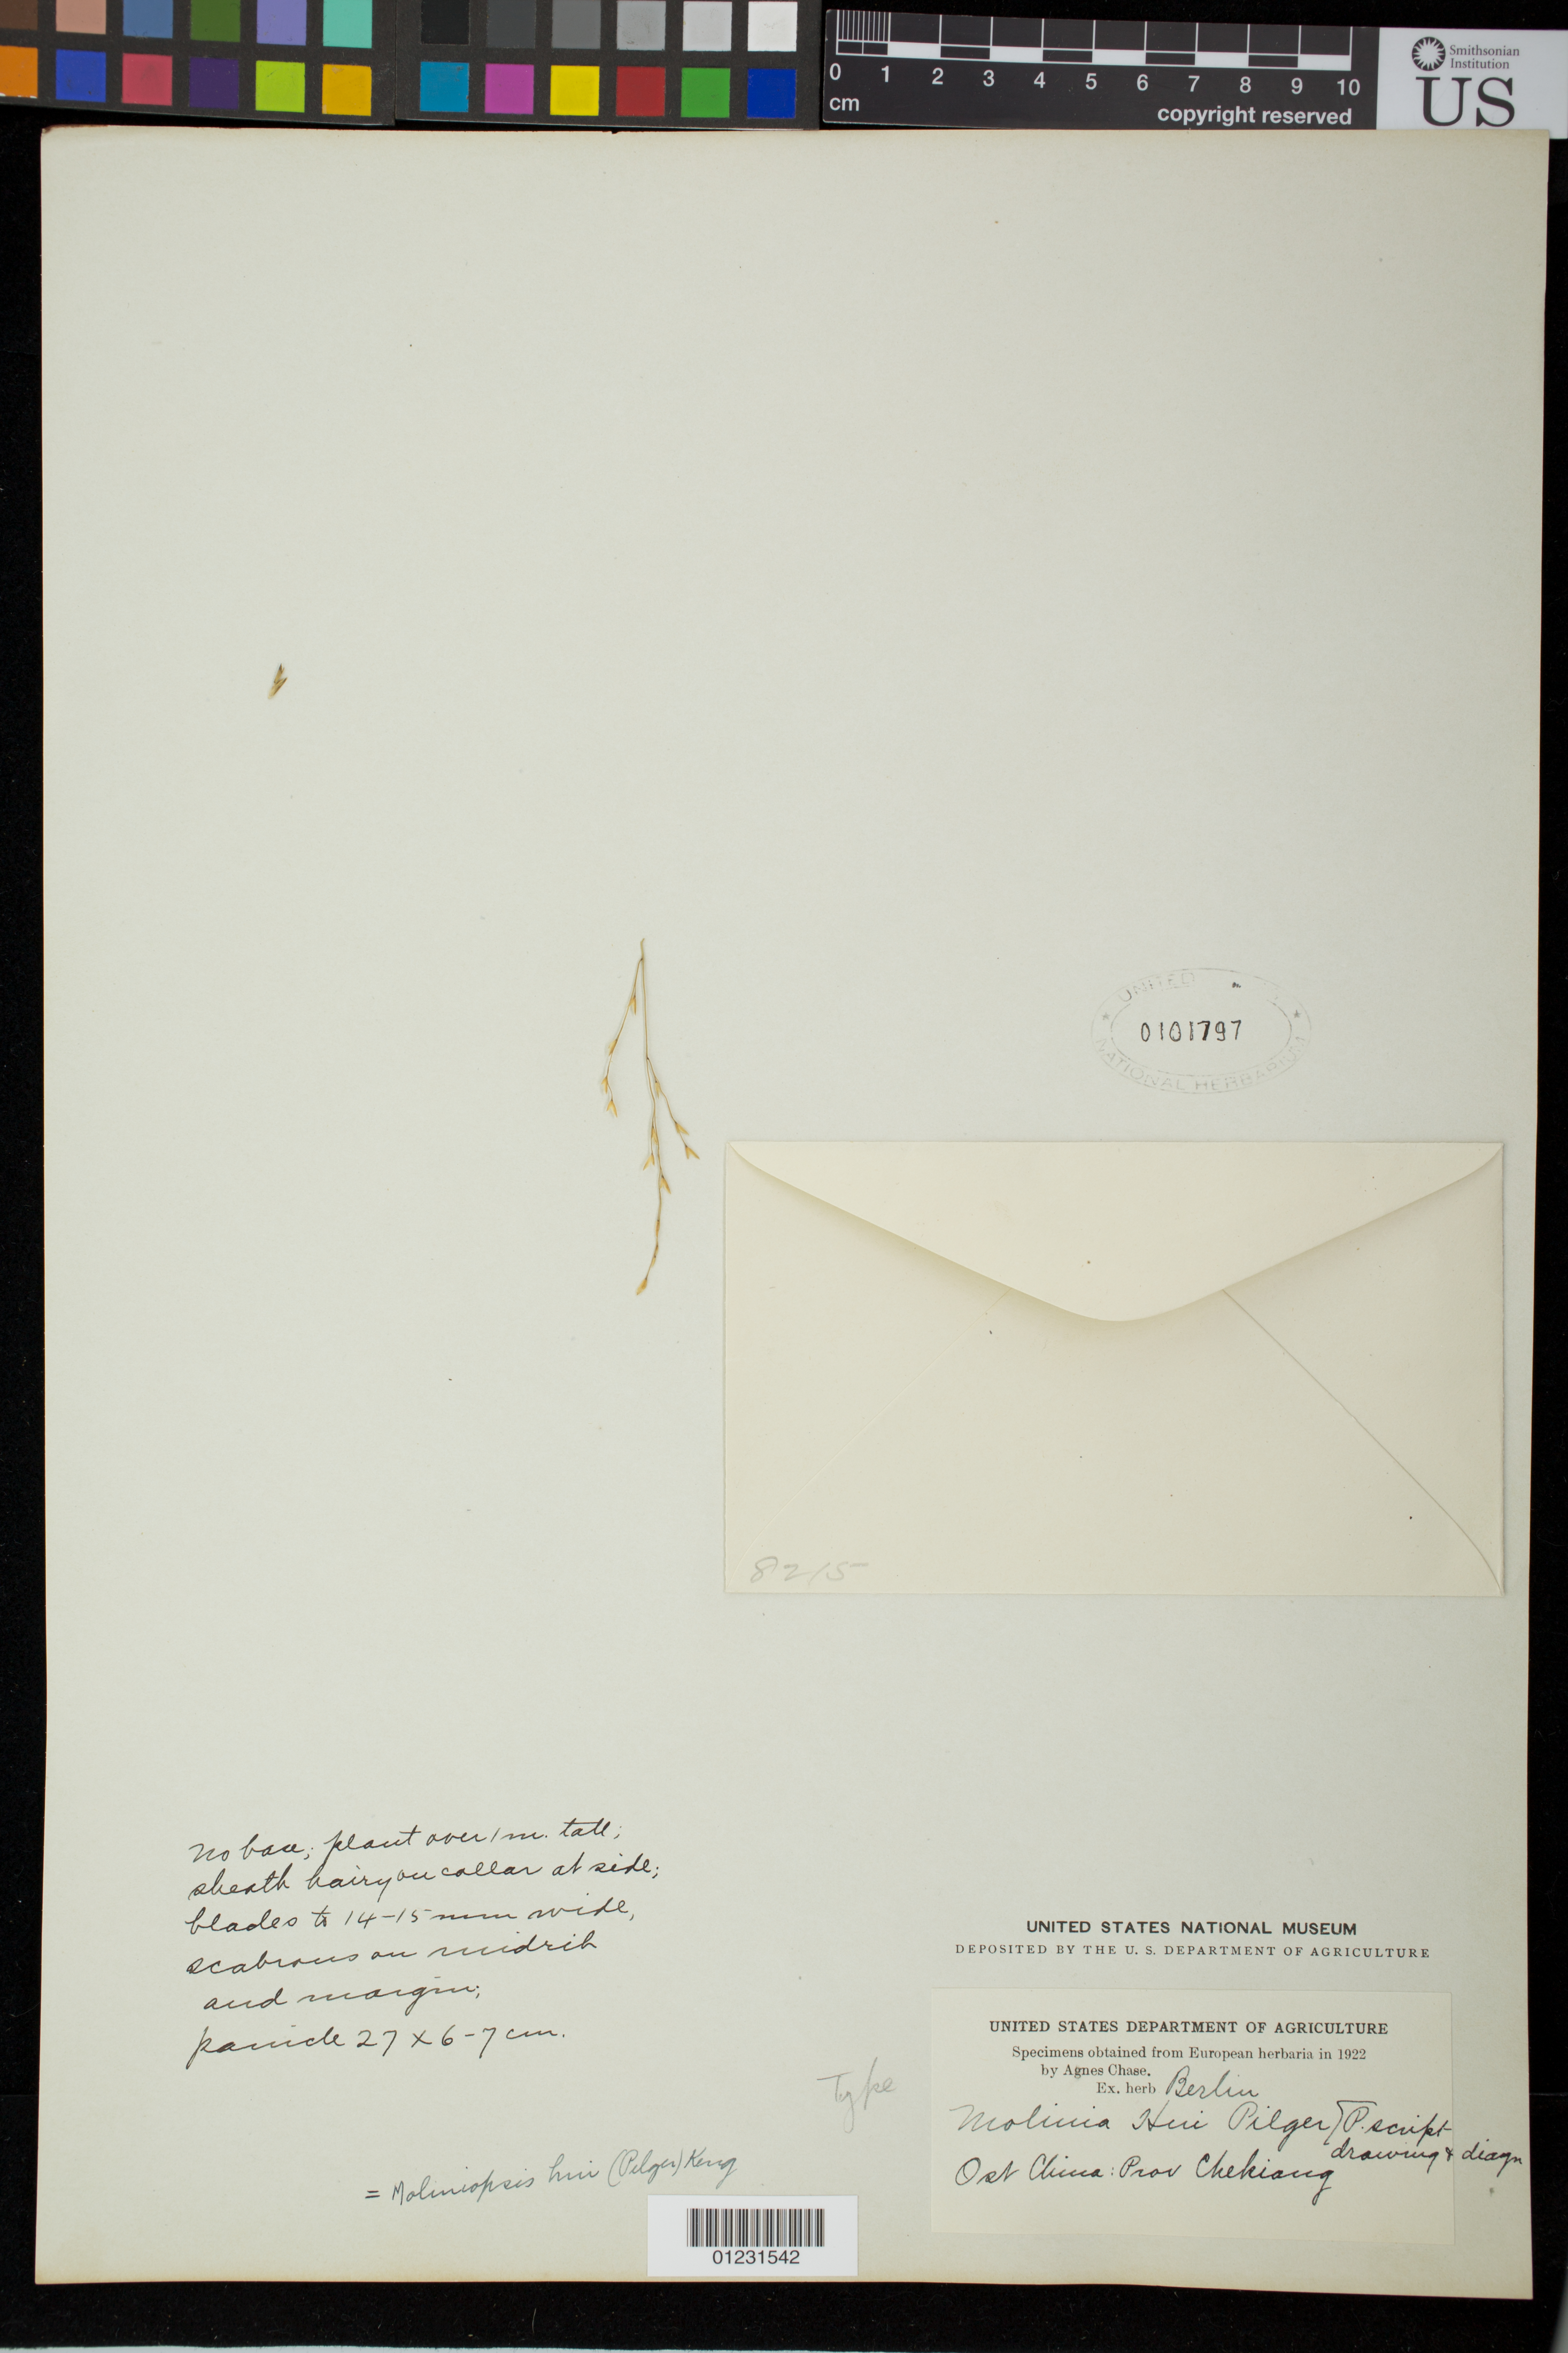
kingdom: Plantae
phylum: Tracheophyta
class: Liliopsida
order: Poales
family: Poaceae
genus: Molinia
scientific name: Molinia hui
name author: Pilg.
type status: Possible Isotype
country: China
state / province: Zhejiang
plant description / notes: Fragmentary material of type specimen ex herb. Berlin.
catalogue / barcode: US 101797